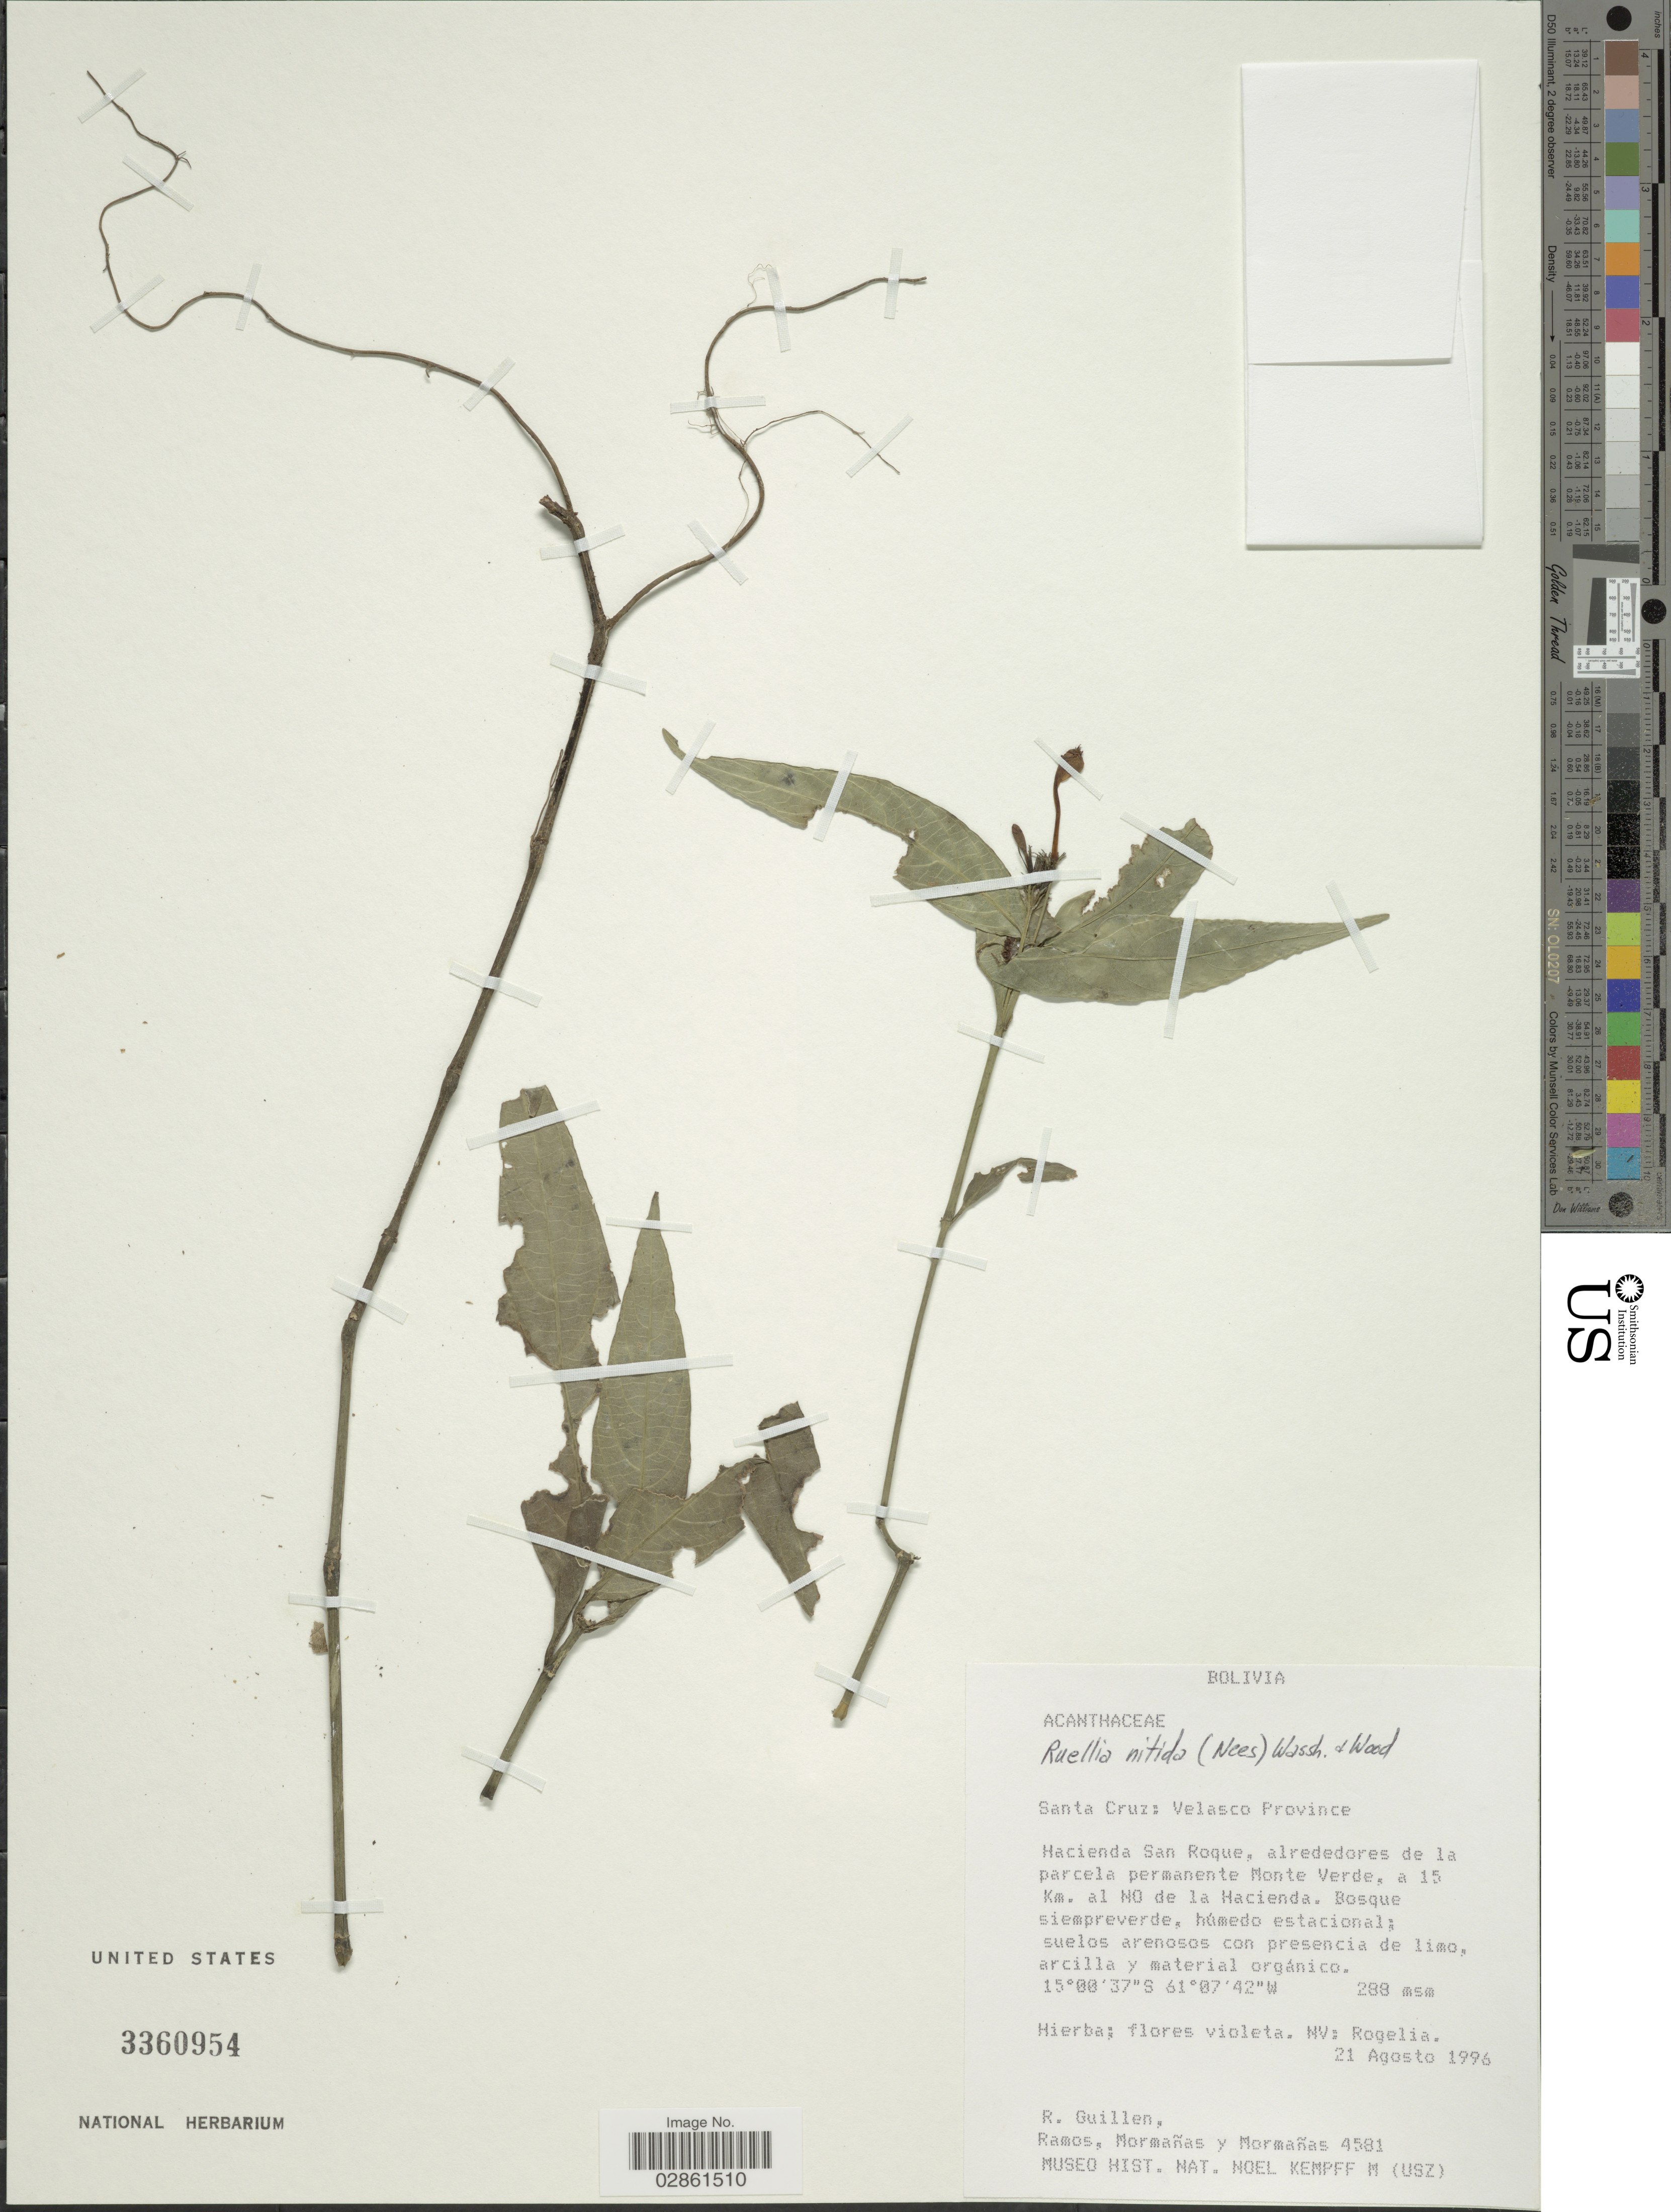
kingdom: Plantae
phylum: Tracheophyta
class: Magnoliopsida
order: Lamiales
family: Acanthaceae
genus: Ruellia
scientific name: Ruellia nitida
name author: (Nees) Wassh. & J.R.I. Wood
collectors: R. Guillen, -. Ramos & Mormañas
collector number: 4581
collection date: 1996-08-21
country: Bolivia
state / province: Santa Cruz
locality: Velasco Province. Hacienda San Roque, alrededores de la parcela permanente Monte Verde, a 15 Km. al NO de la Hacienda.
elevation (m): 288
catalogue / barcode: US 3360954